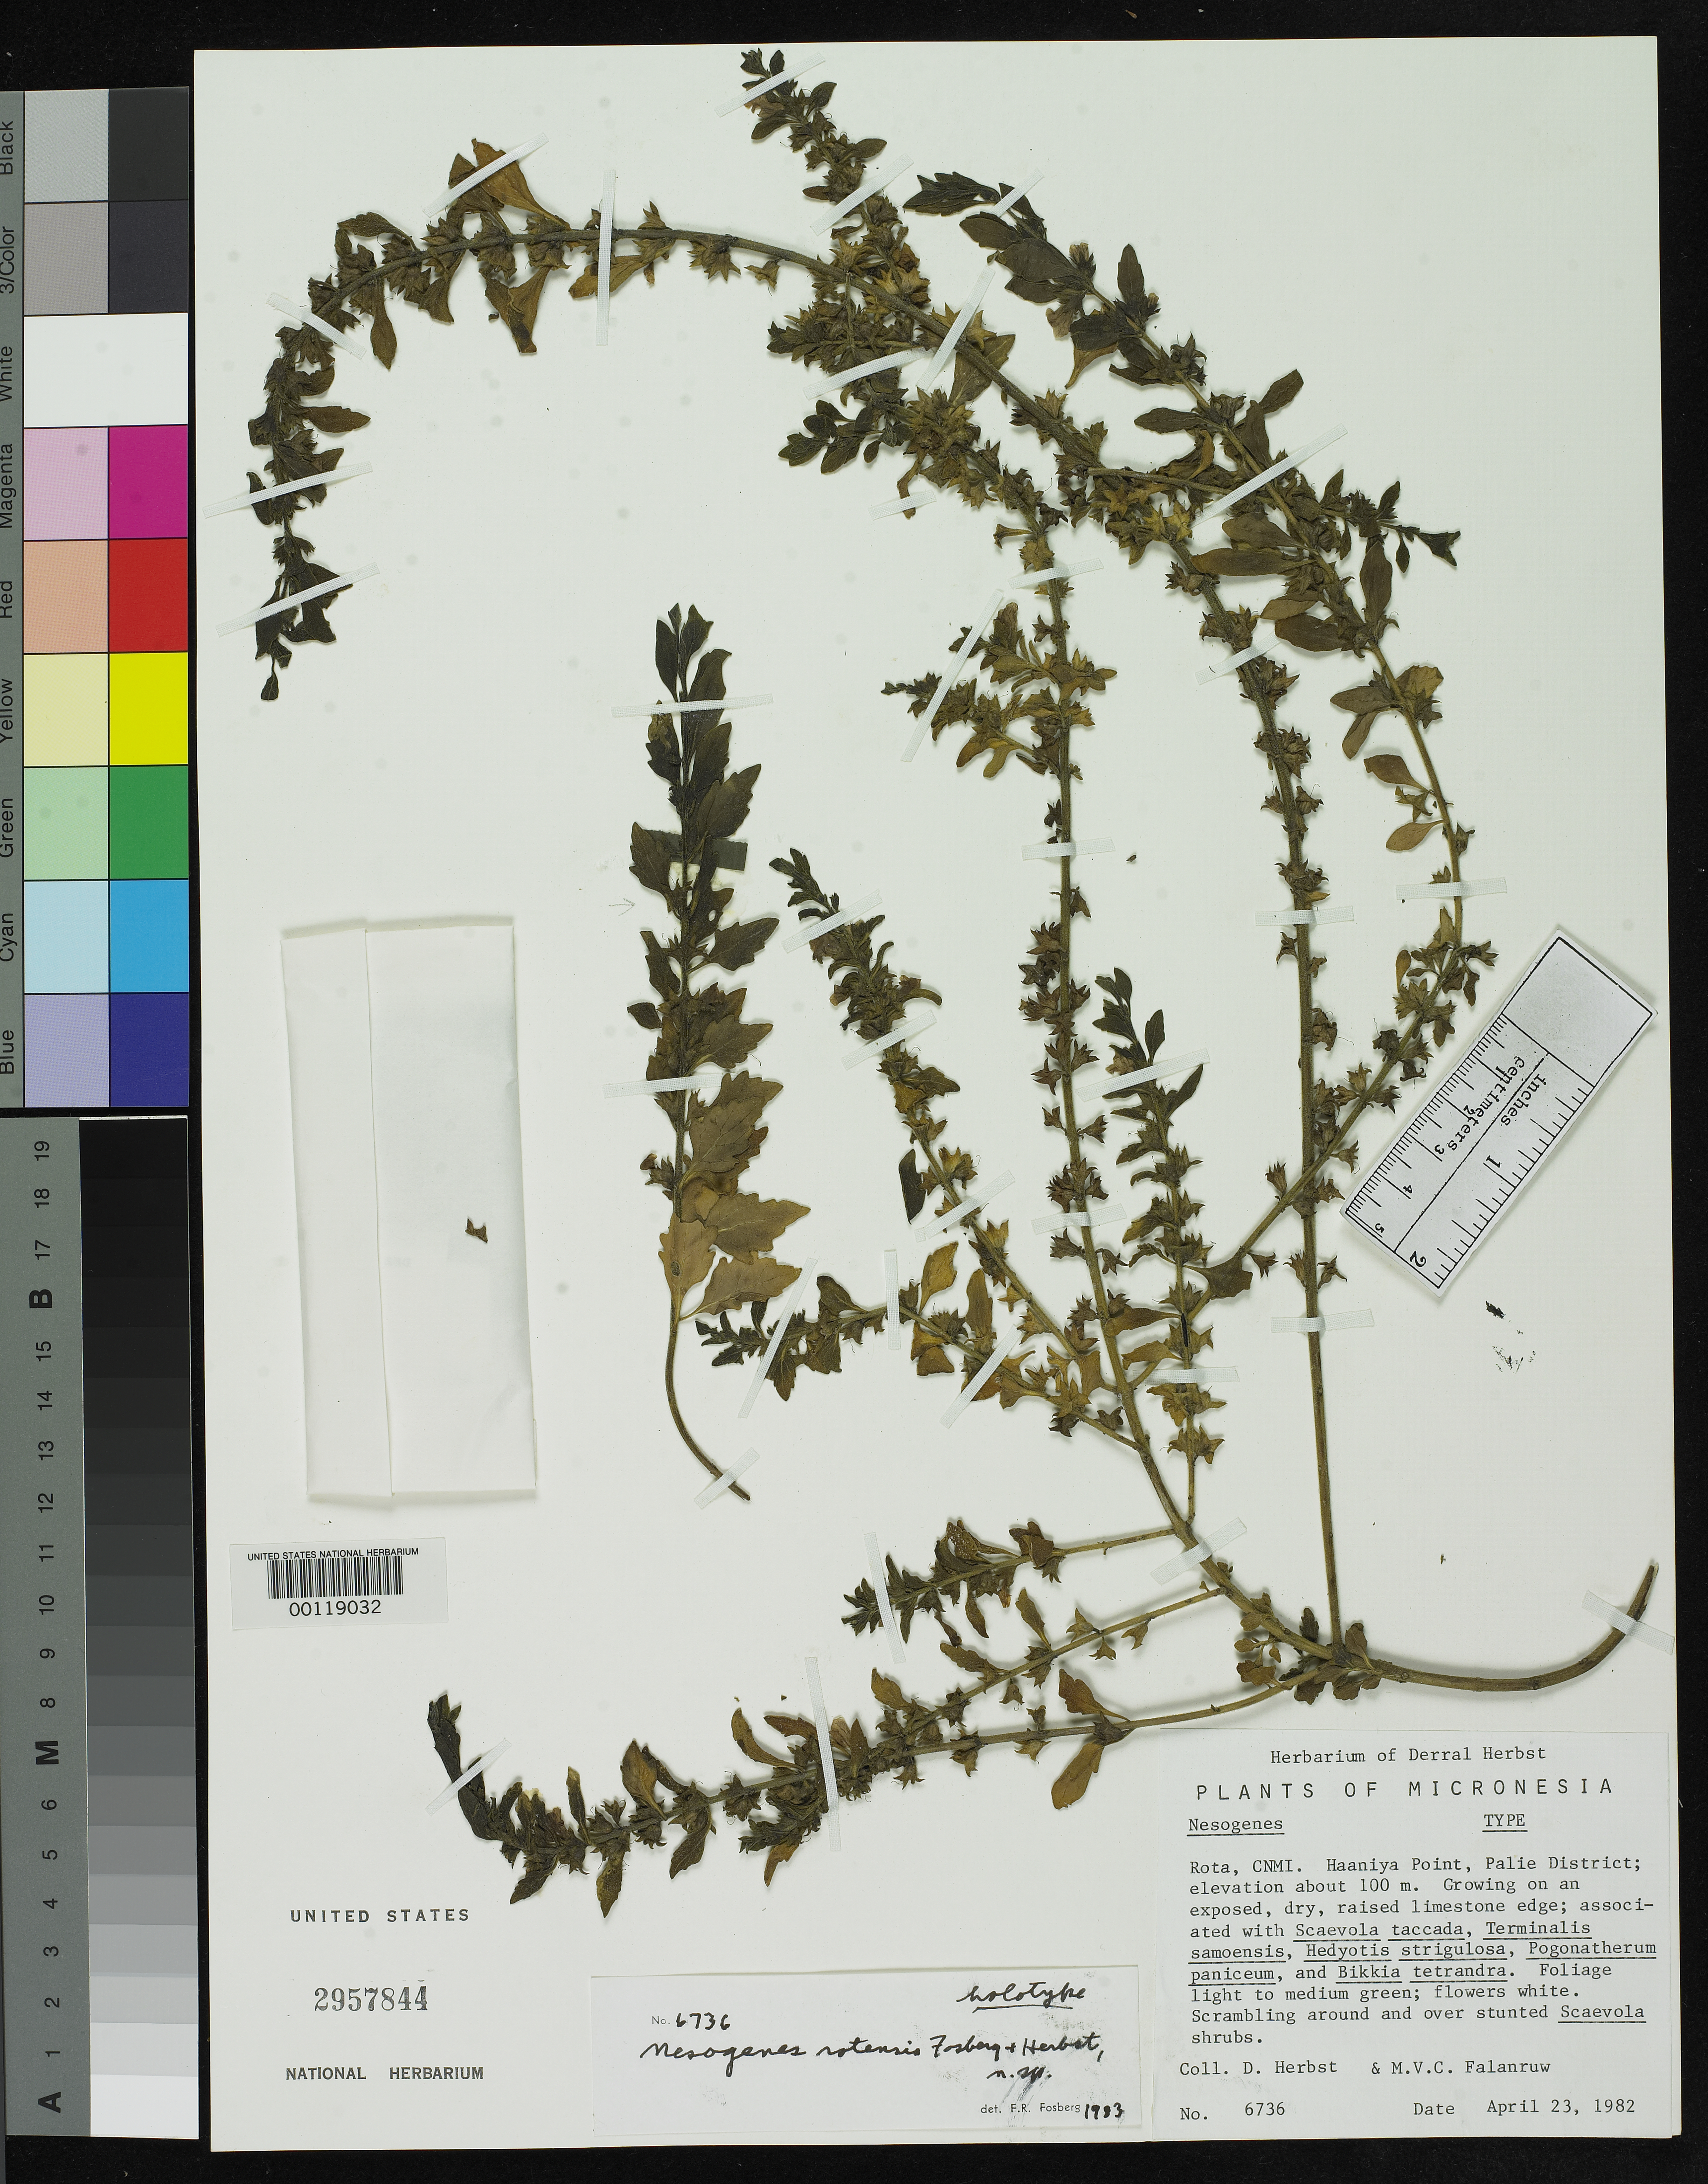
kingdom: Plantae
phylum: Tracheophyta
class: Magnoliopsida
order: Lamiales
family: Orobanchaceae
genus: Nesogenes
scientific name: Nesogenes rotensis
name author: Fosberg & D.R. Herbst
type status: Holotype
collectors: D. R. Herbst & M. V. Falanruw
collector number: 6736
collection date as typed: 23 Apr 1982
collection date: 1982-04-23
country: Northern Mariana Islands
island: Rota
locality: Palie, Haaniya Point.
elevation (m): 100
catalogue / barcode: US 2957844